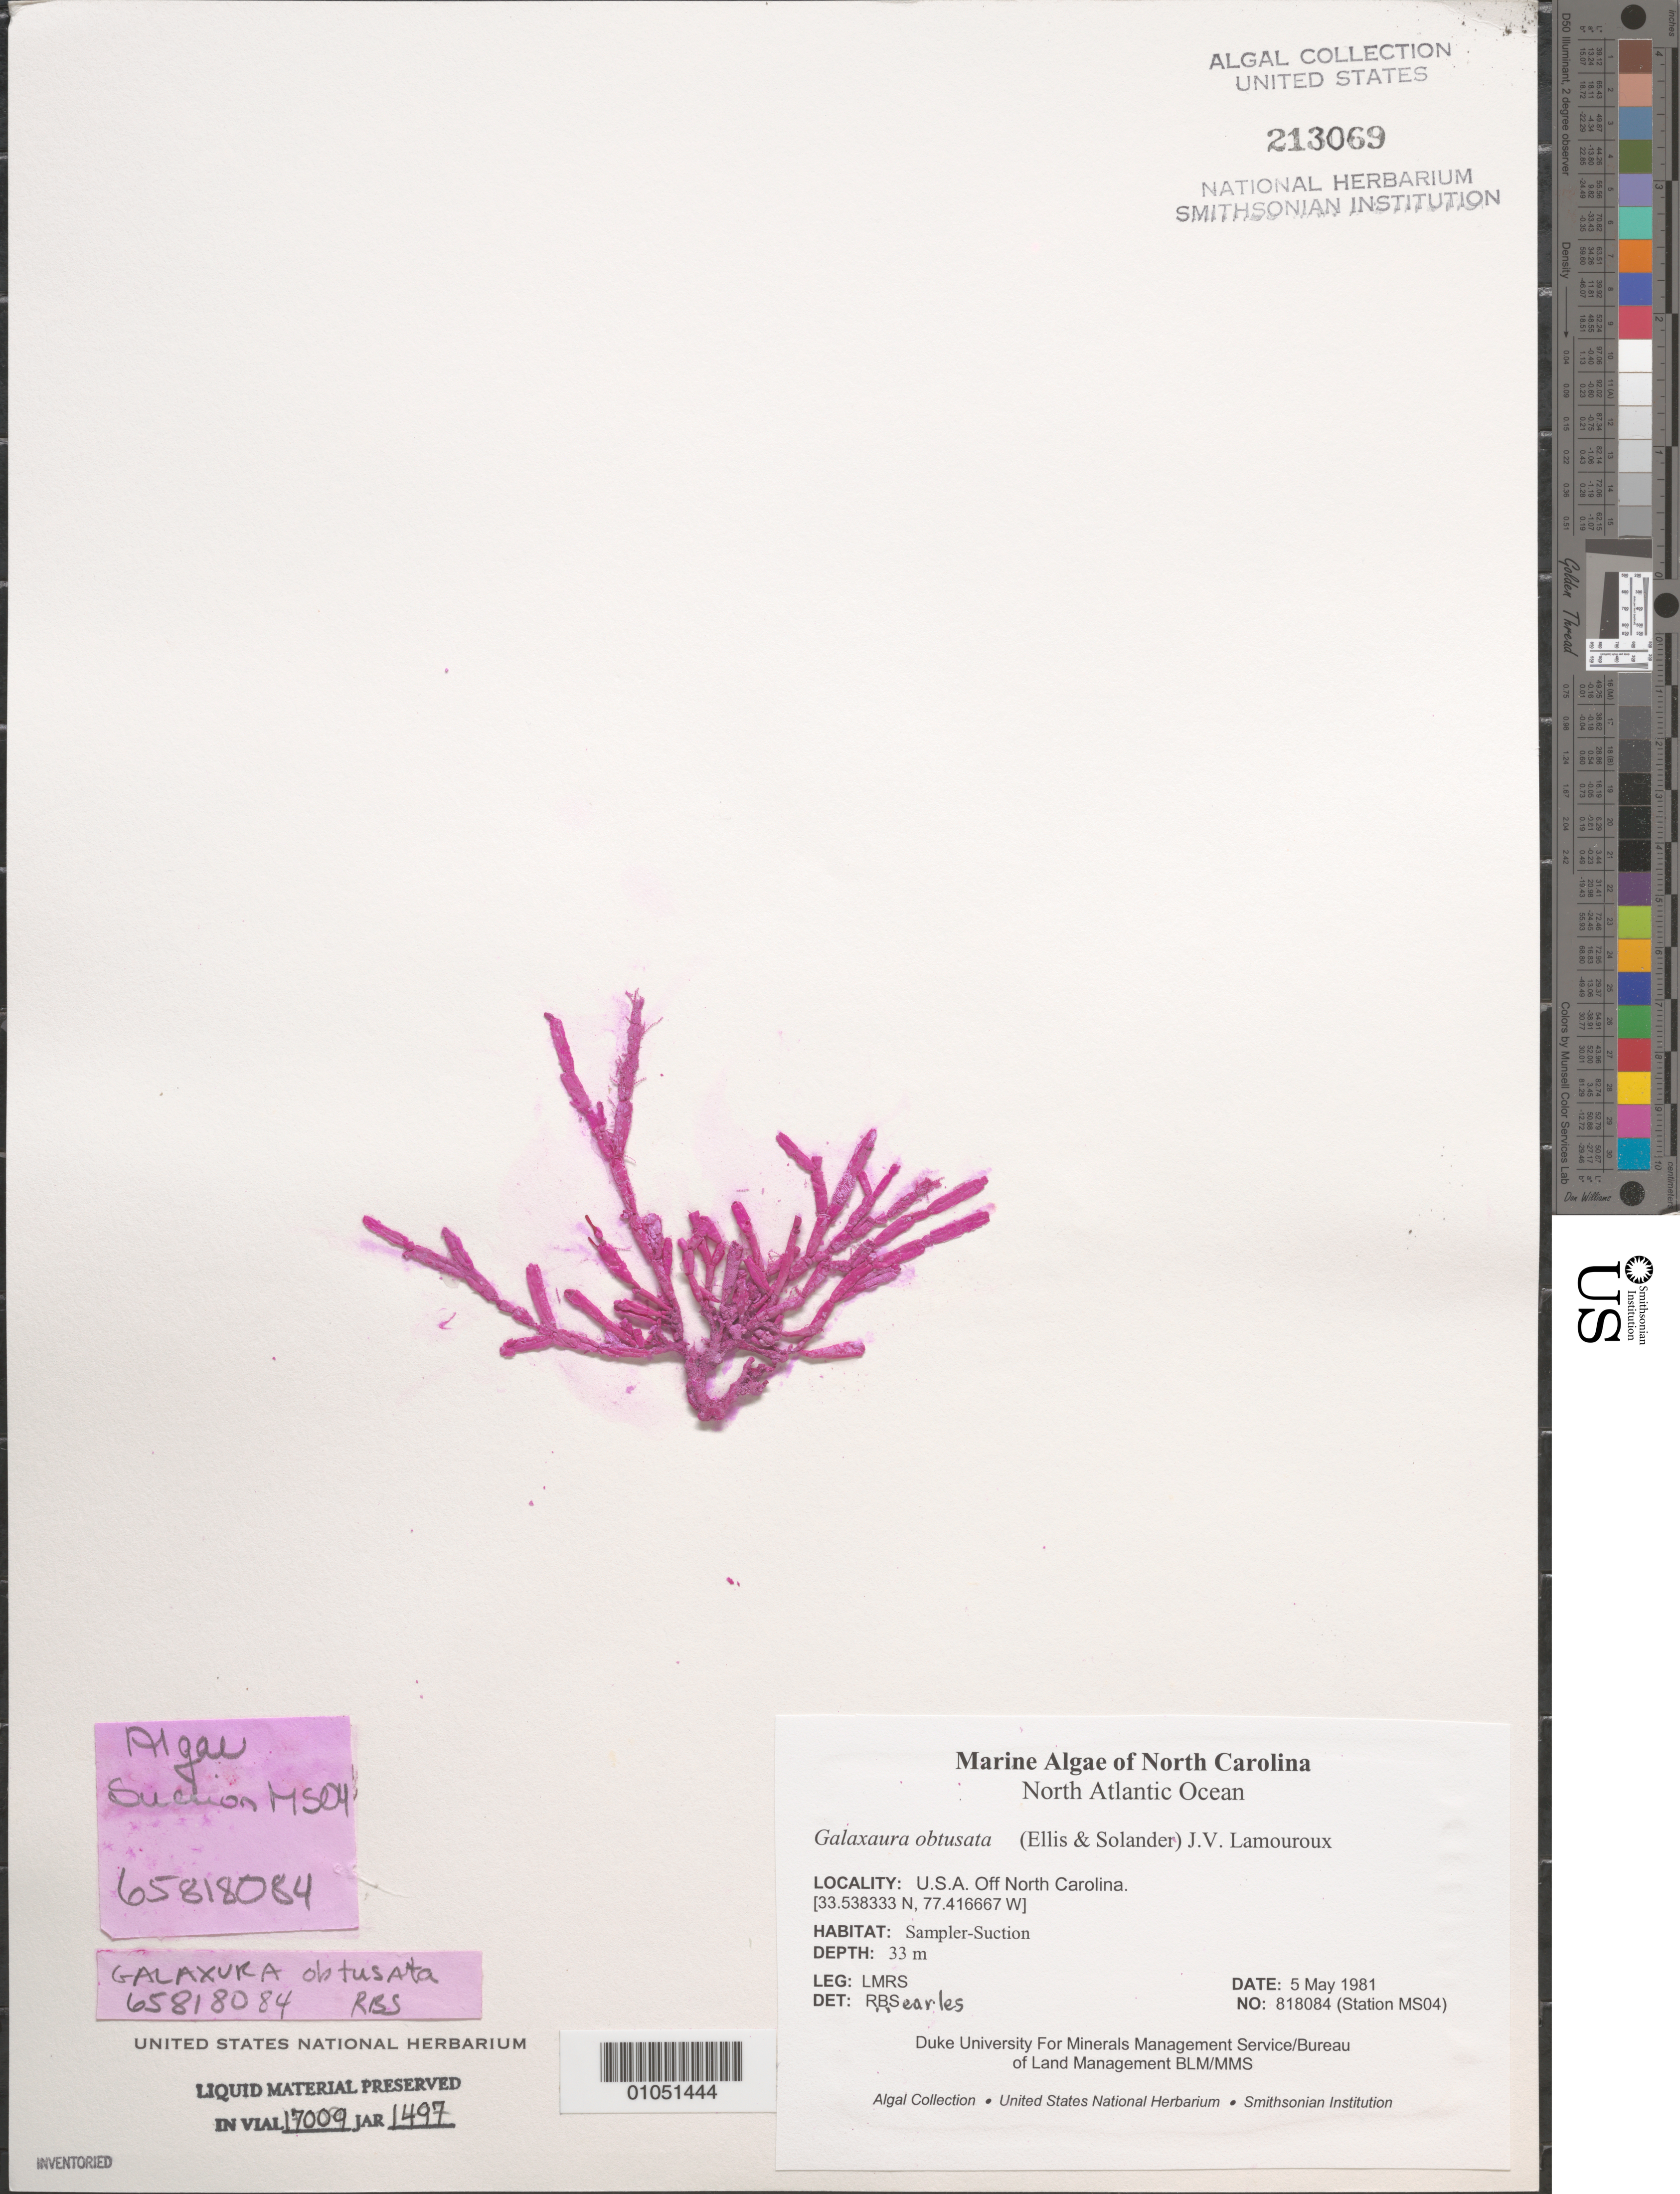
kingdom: Plantae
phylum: Rhodophyta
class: Florideophyceae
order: Nemaliales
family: Galaxauraceae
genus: Dichotomaria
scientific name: Dichotomaria obtusata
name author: (Ellis & Sol.) Lam.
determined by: Algae name updating Project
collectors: LMRS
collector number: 818084 (Station MS04)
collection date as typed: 05 May 1981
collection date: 1981-05-05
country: United States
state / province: North Carolina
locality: North Atlantic Ocean off North Carolina coast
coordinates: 33.538333 N, 77.416667 W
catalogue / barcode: US 213069